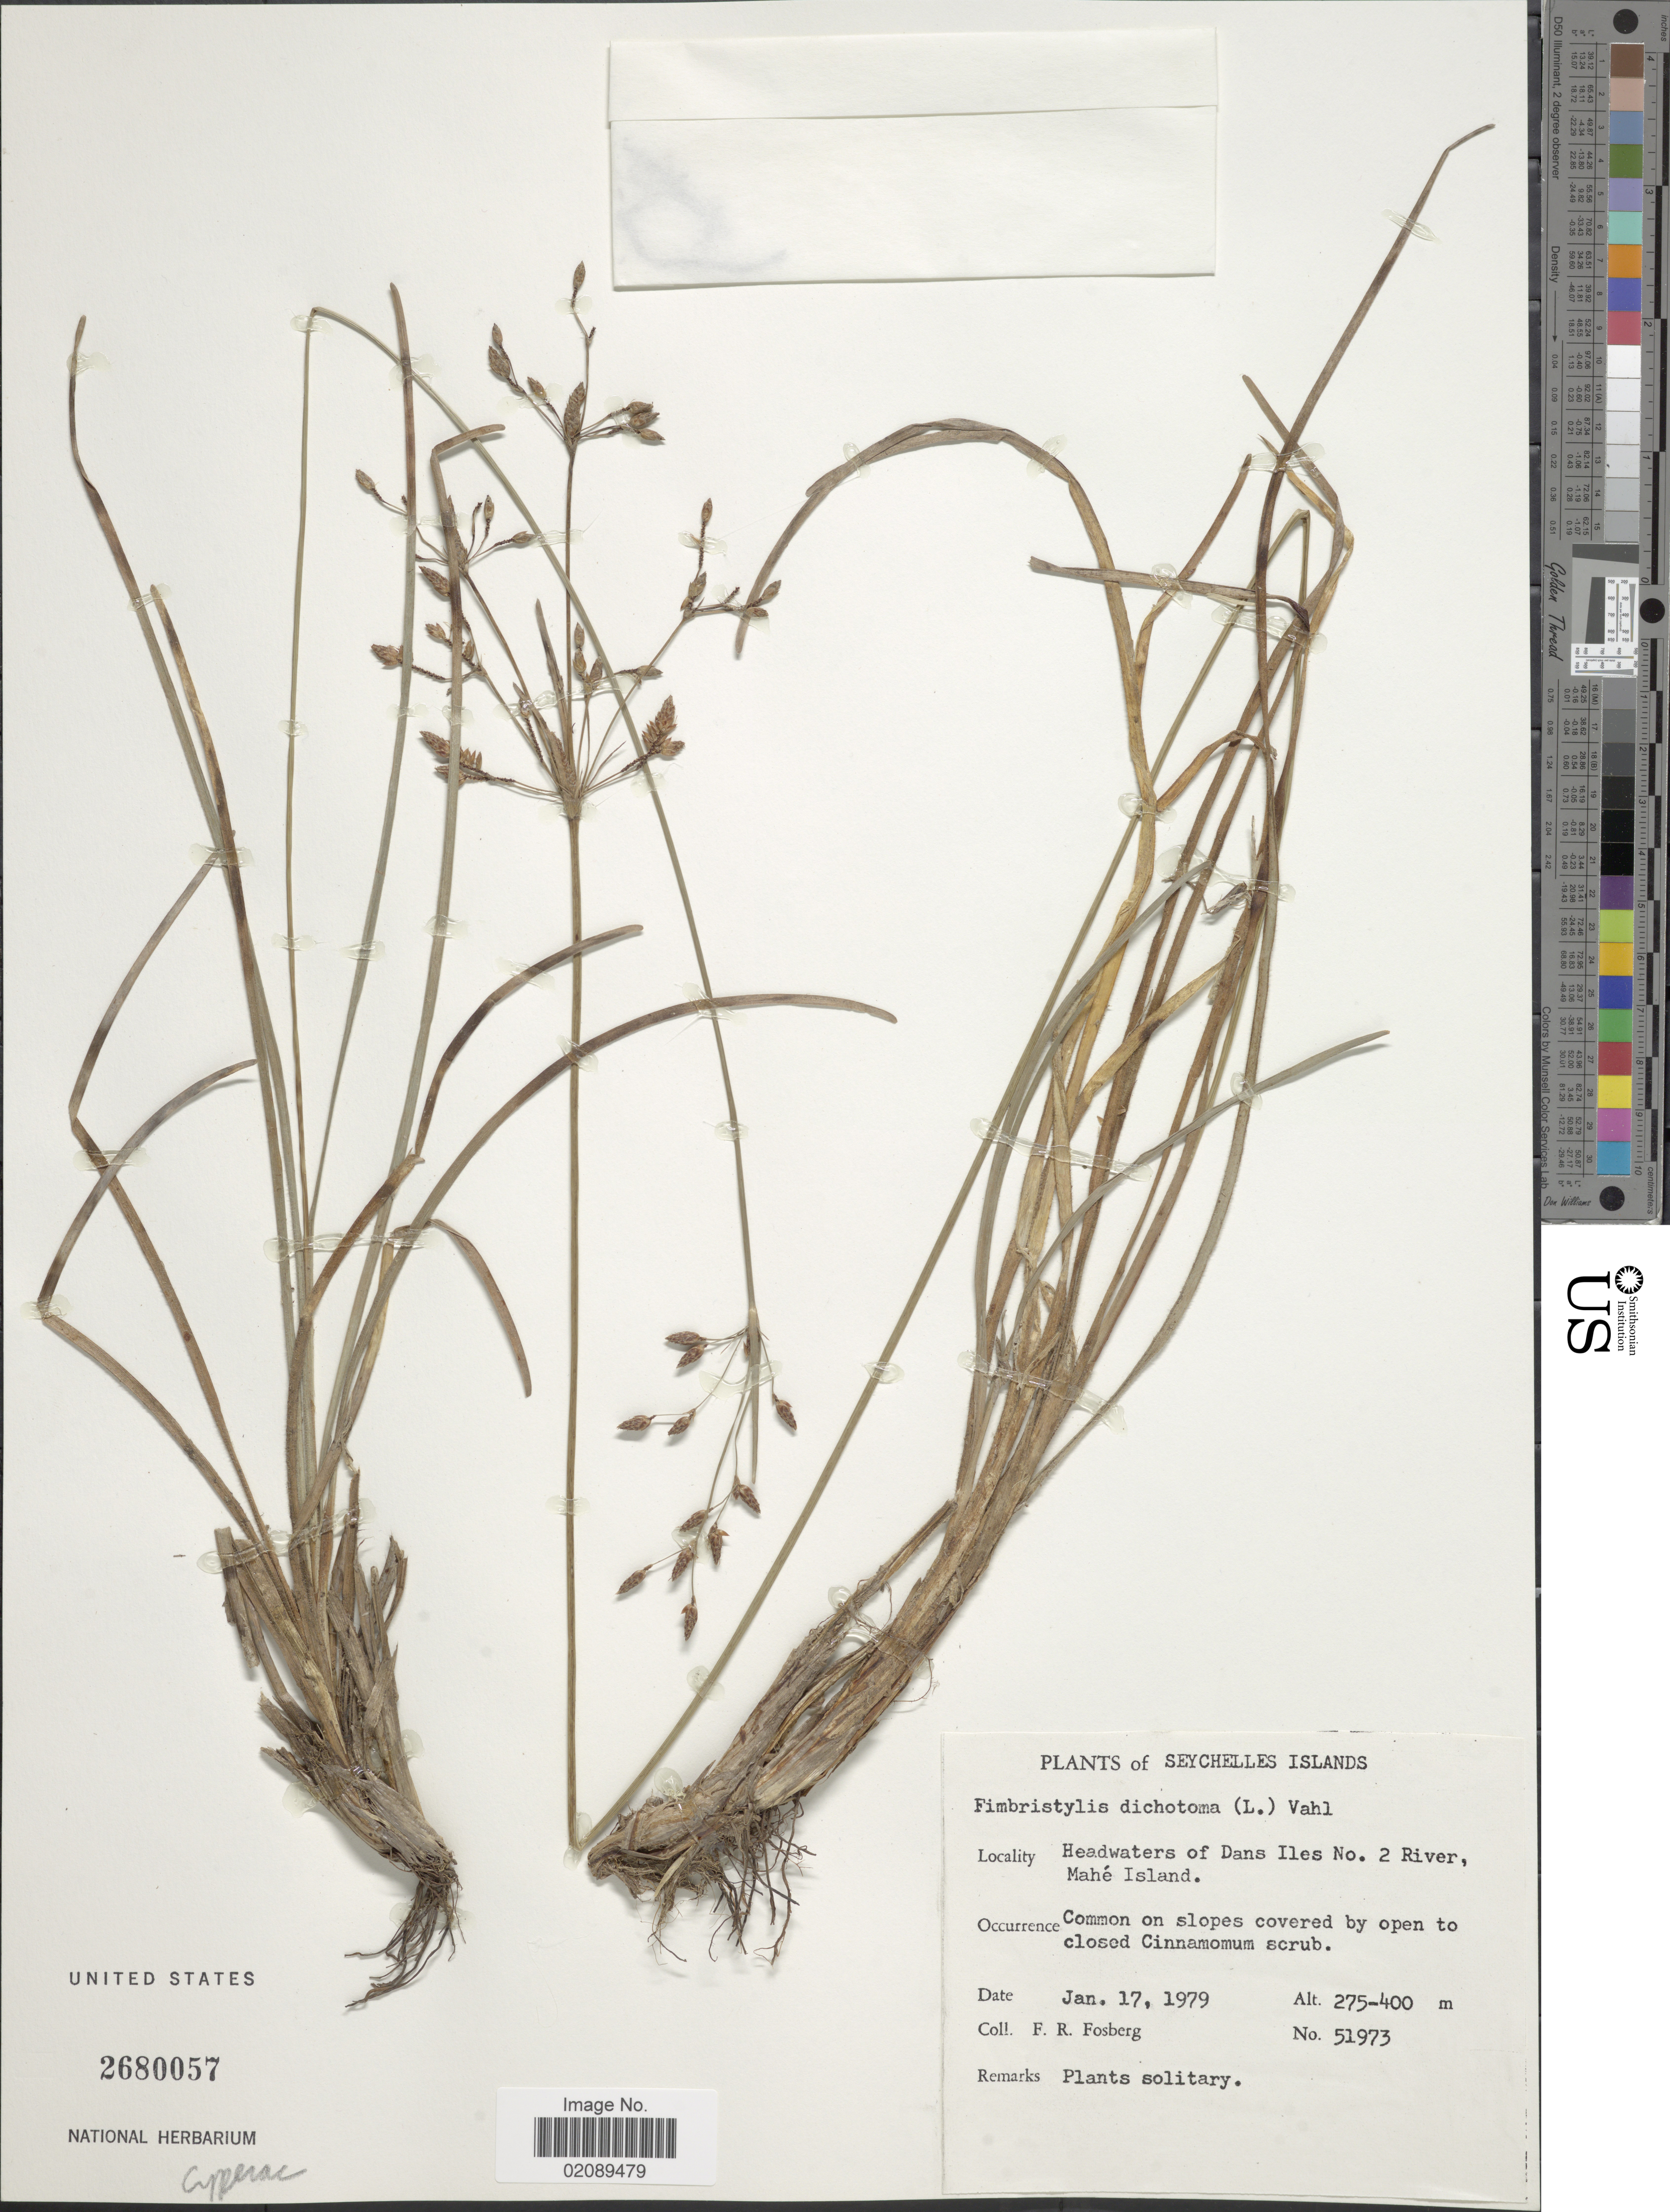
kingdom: Plantae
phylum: Tracheophyta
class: Liliopsida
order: Poales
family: Cyperaceae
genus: Fimbristylis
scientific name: Fimbristylis dichotoma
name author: (L.) Vahl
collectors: F. R. Fosberg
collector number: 51973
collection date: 1979-01-17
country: Seychelles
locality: Seychelles Islands, headwaters of Dans Illes No. 2 River, Mahe Island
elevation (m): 275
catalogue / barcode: US 2680057